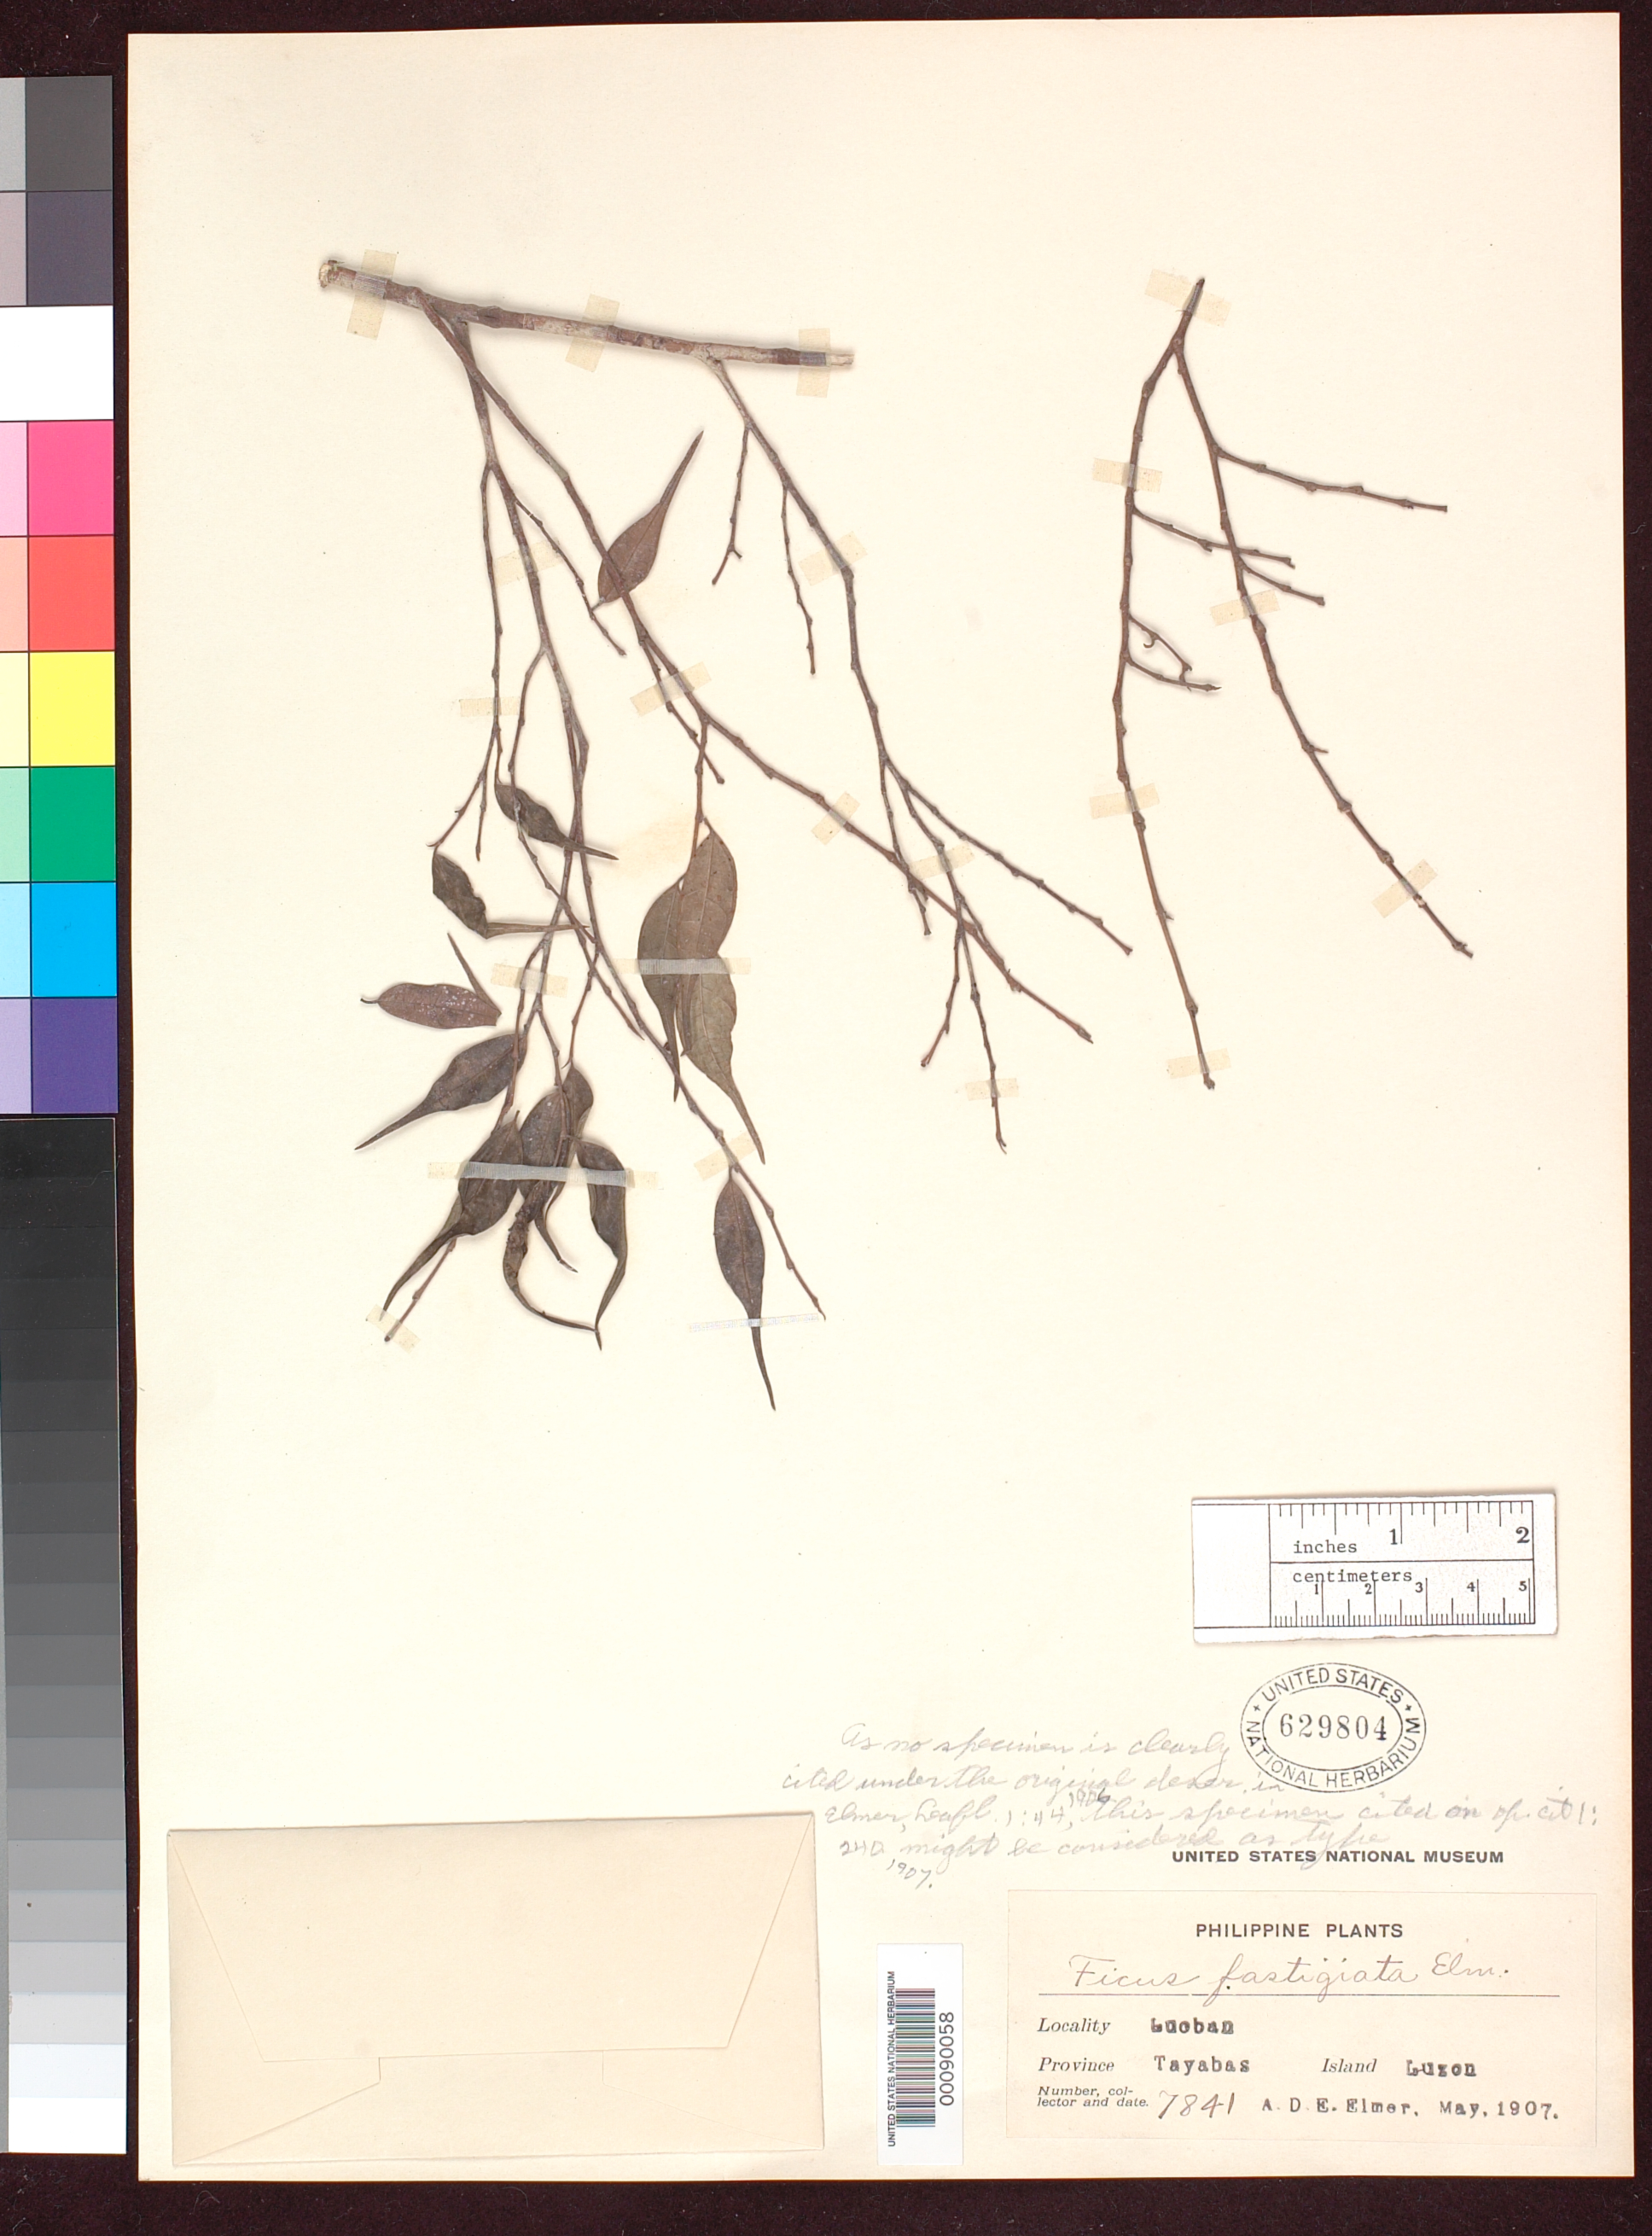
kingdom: Plantae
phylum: Tracheophyta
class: Magnoliopsida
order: Rosales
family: Moraceae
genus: Ficus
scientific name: Ficus fastigiata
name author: Elmer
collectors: A. D. E. Elmer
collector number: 7841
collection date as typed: May 1907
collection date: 1907-05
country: Philippines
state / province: Calabarzon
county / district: Quezon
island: Luzon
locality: Lucban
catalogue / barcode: US 629804